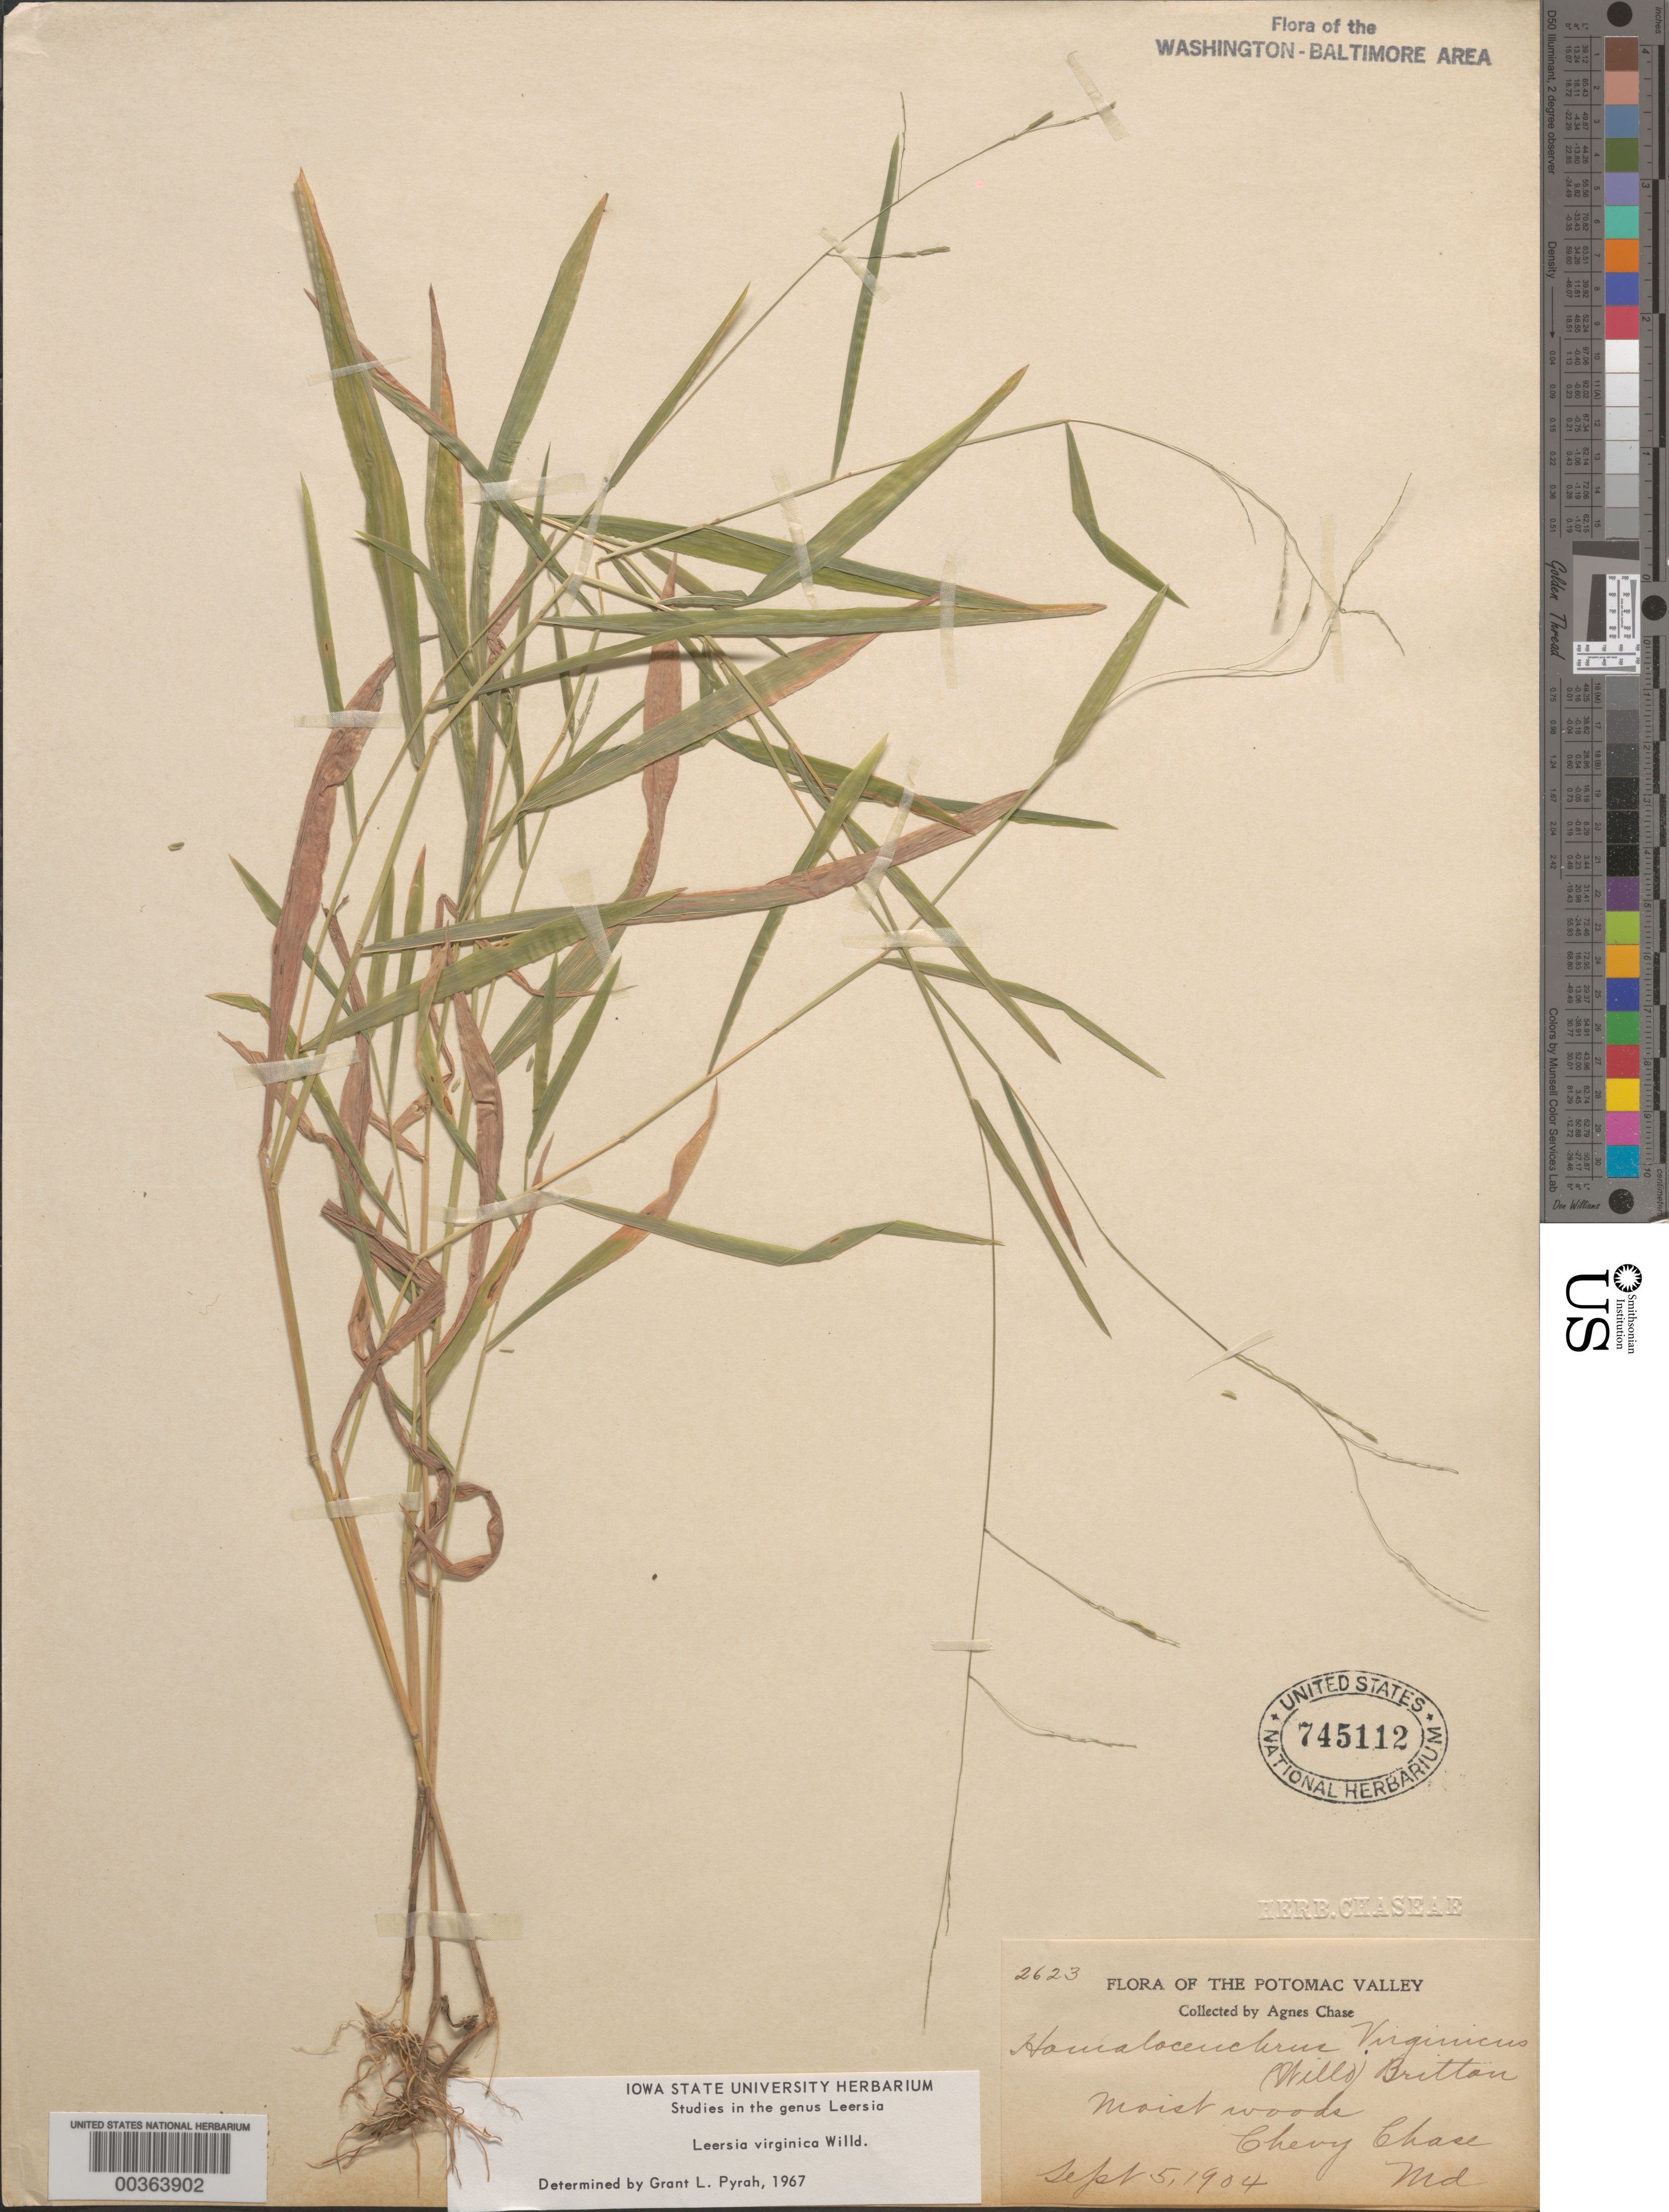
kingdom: Plantae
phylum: Tracheophyta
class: Liliopsida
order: Poales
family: Poaceae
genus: Leersia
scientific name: Leersia virginica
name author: Willd.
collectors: A. Chase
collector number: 2623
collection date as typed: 05 Sep 1904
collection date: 1904-09-05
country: United States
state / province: Maryland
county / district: Montgomery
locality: Chevy Chase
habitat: Moist woods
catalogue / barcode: US 745112